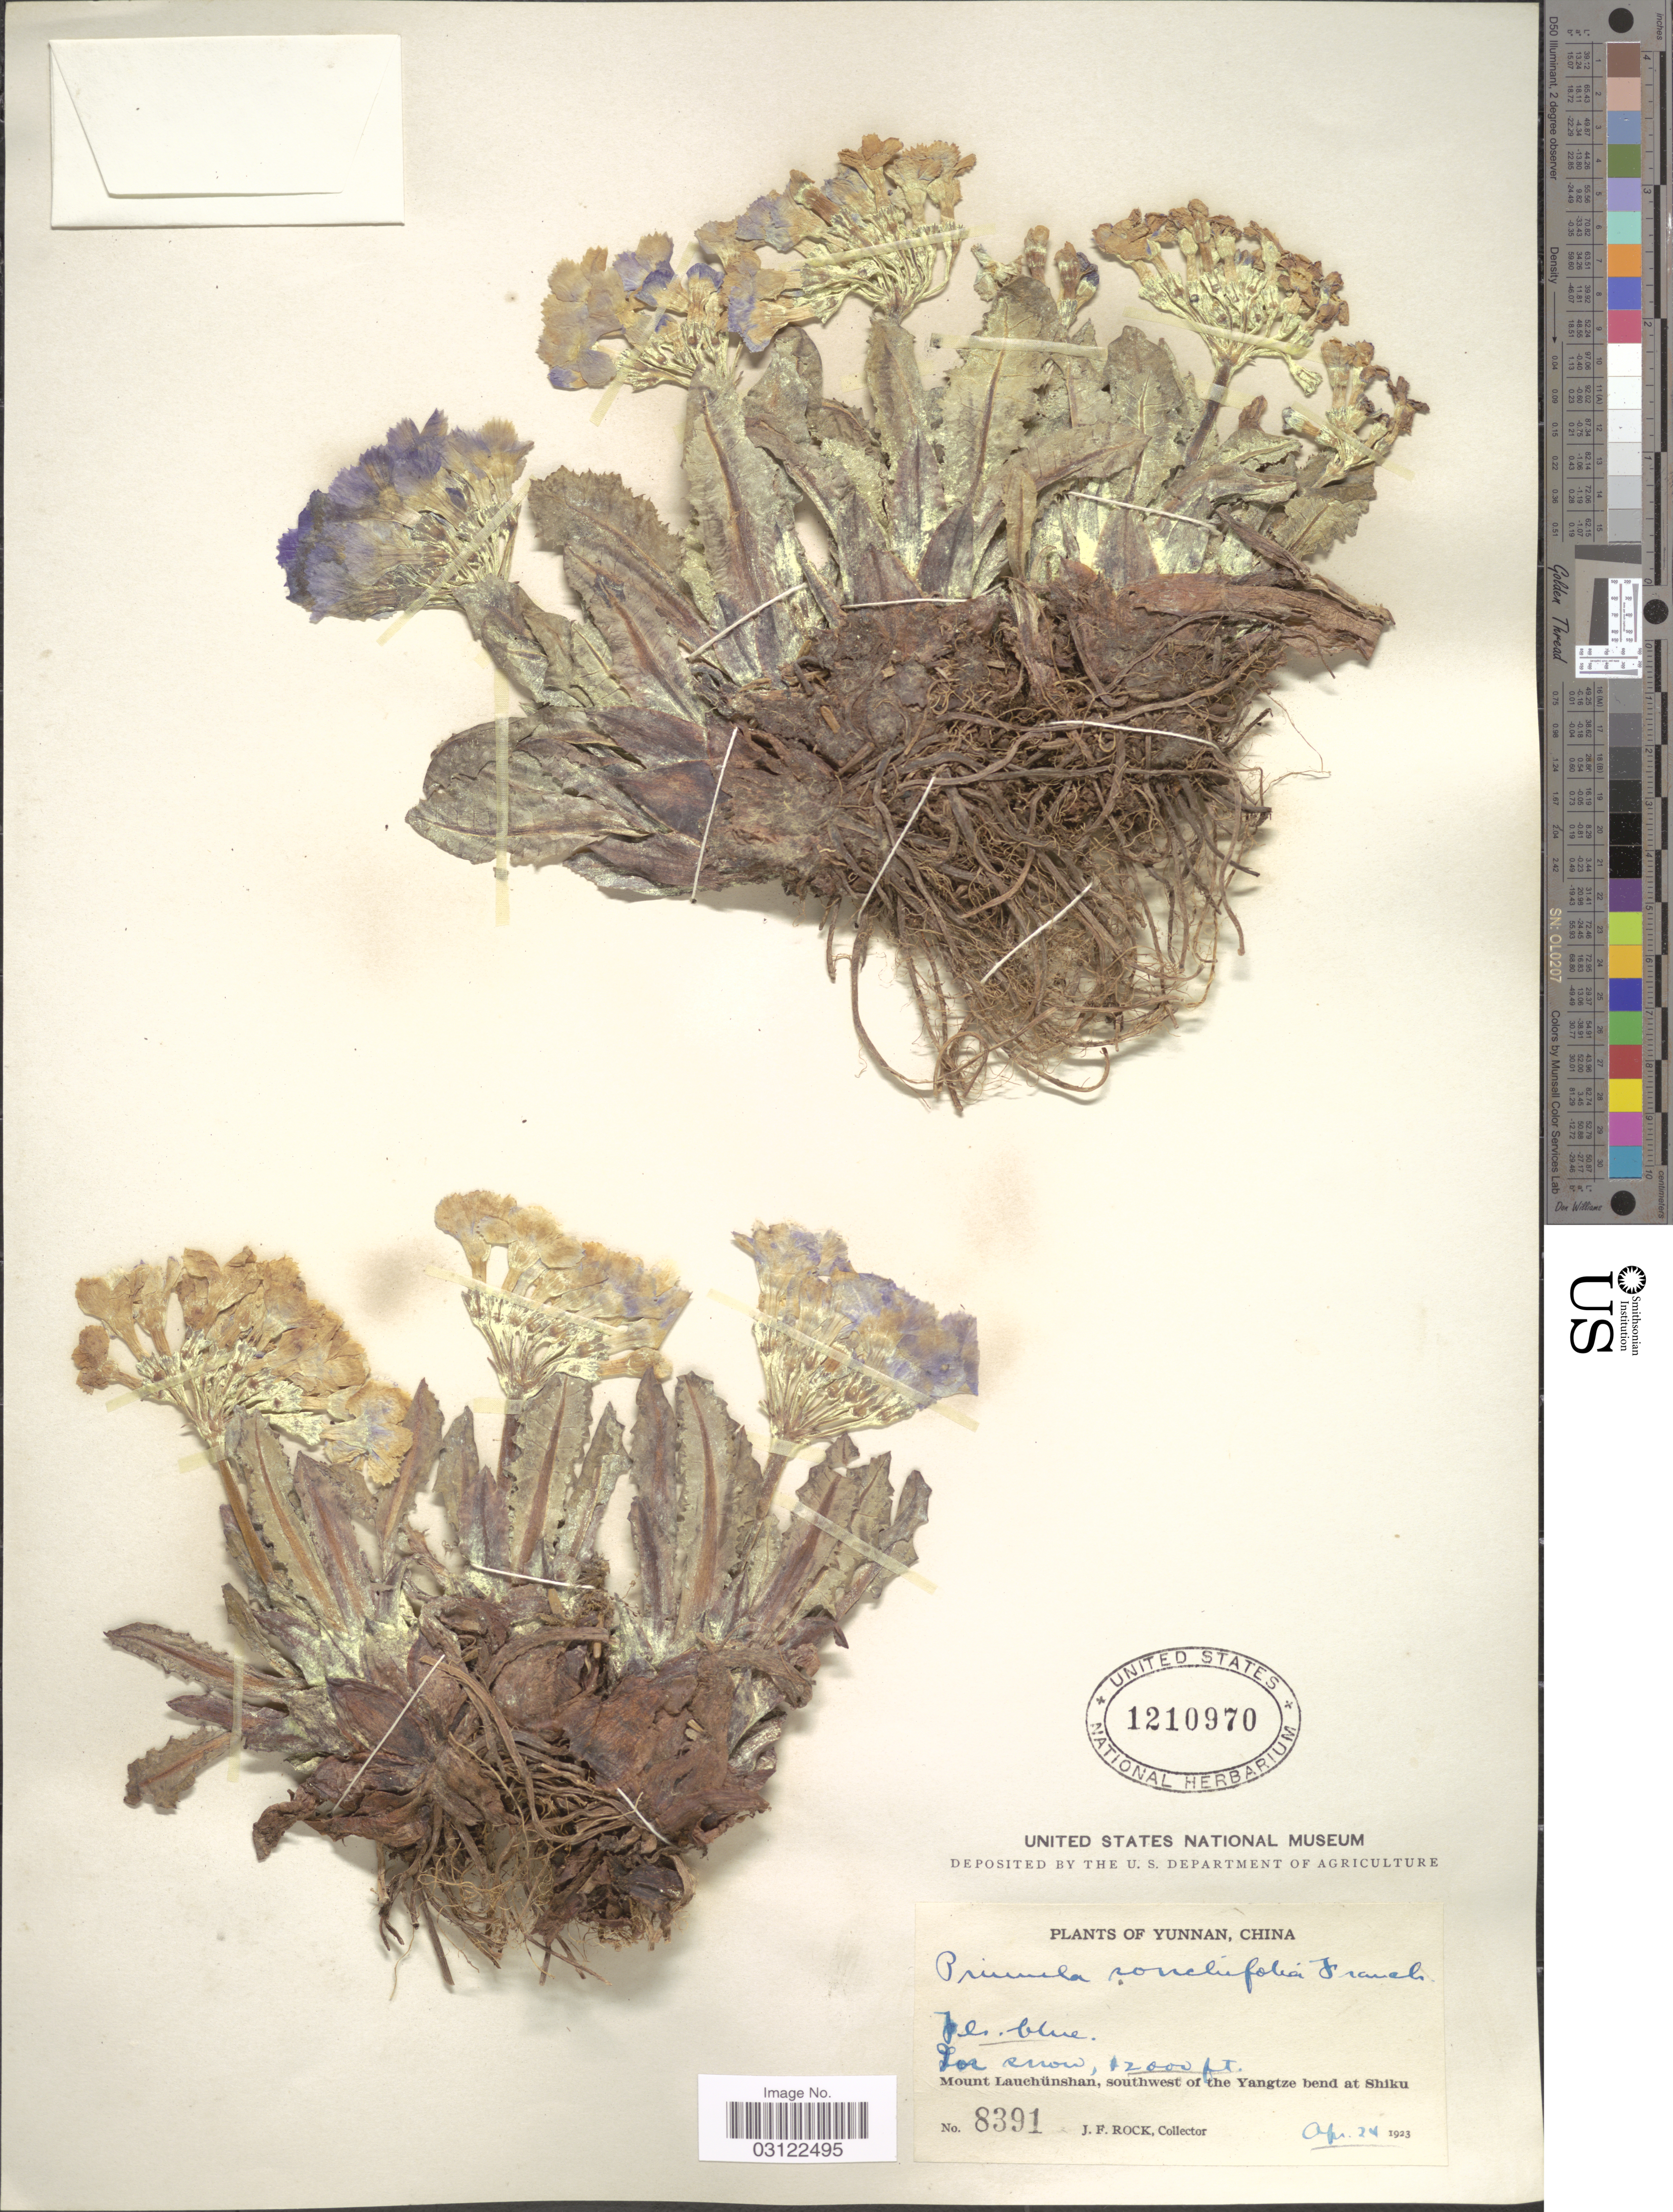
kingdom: Plantae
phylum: Tracheophyta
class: Magnoliopsida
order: Ericales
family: Primulaceae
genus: Primula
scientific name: Primula sonchifolia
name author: Franch.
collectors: J. Rock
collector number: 8391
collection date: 1923-04-24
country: China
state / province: Yunnan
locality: Mount Lauchünshan, southwest of the Yangtze bend at Shiku.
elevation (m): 3658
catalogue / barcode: US 1210970